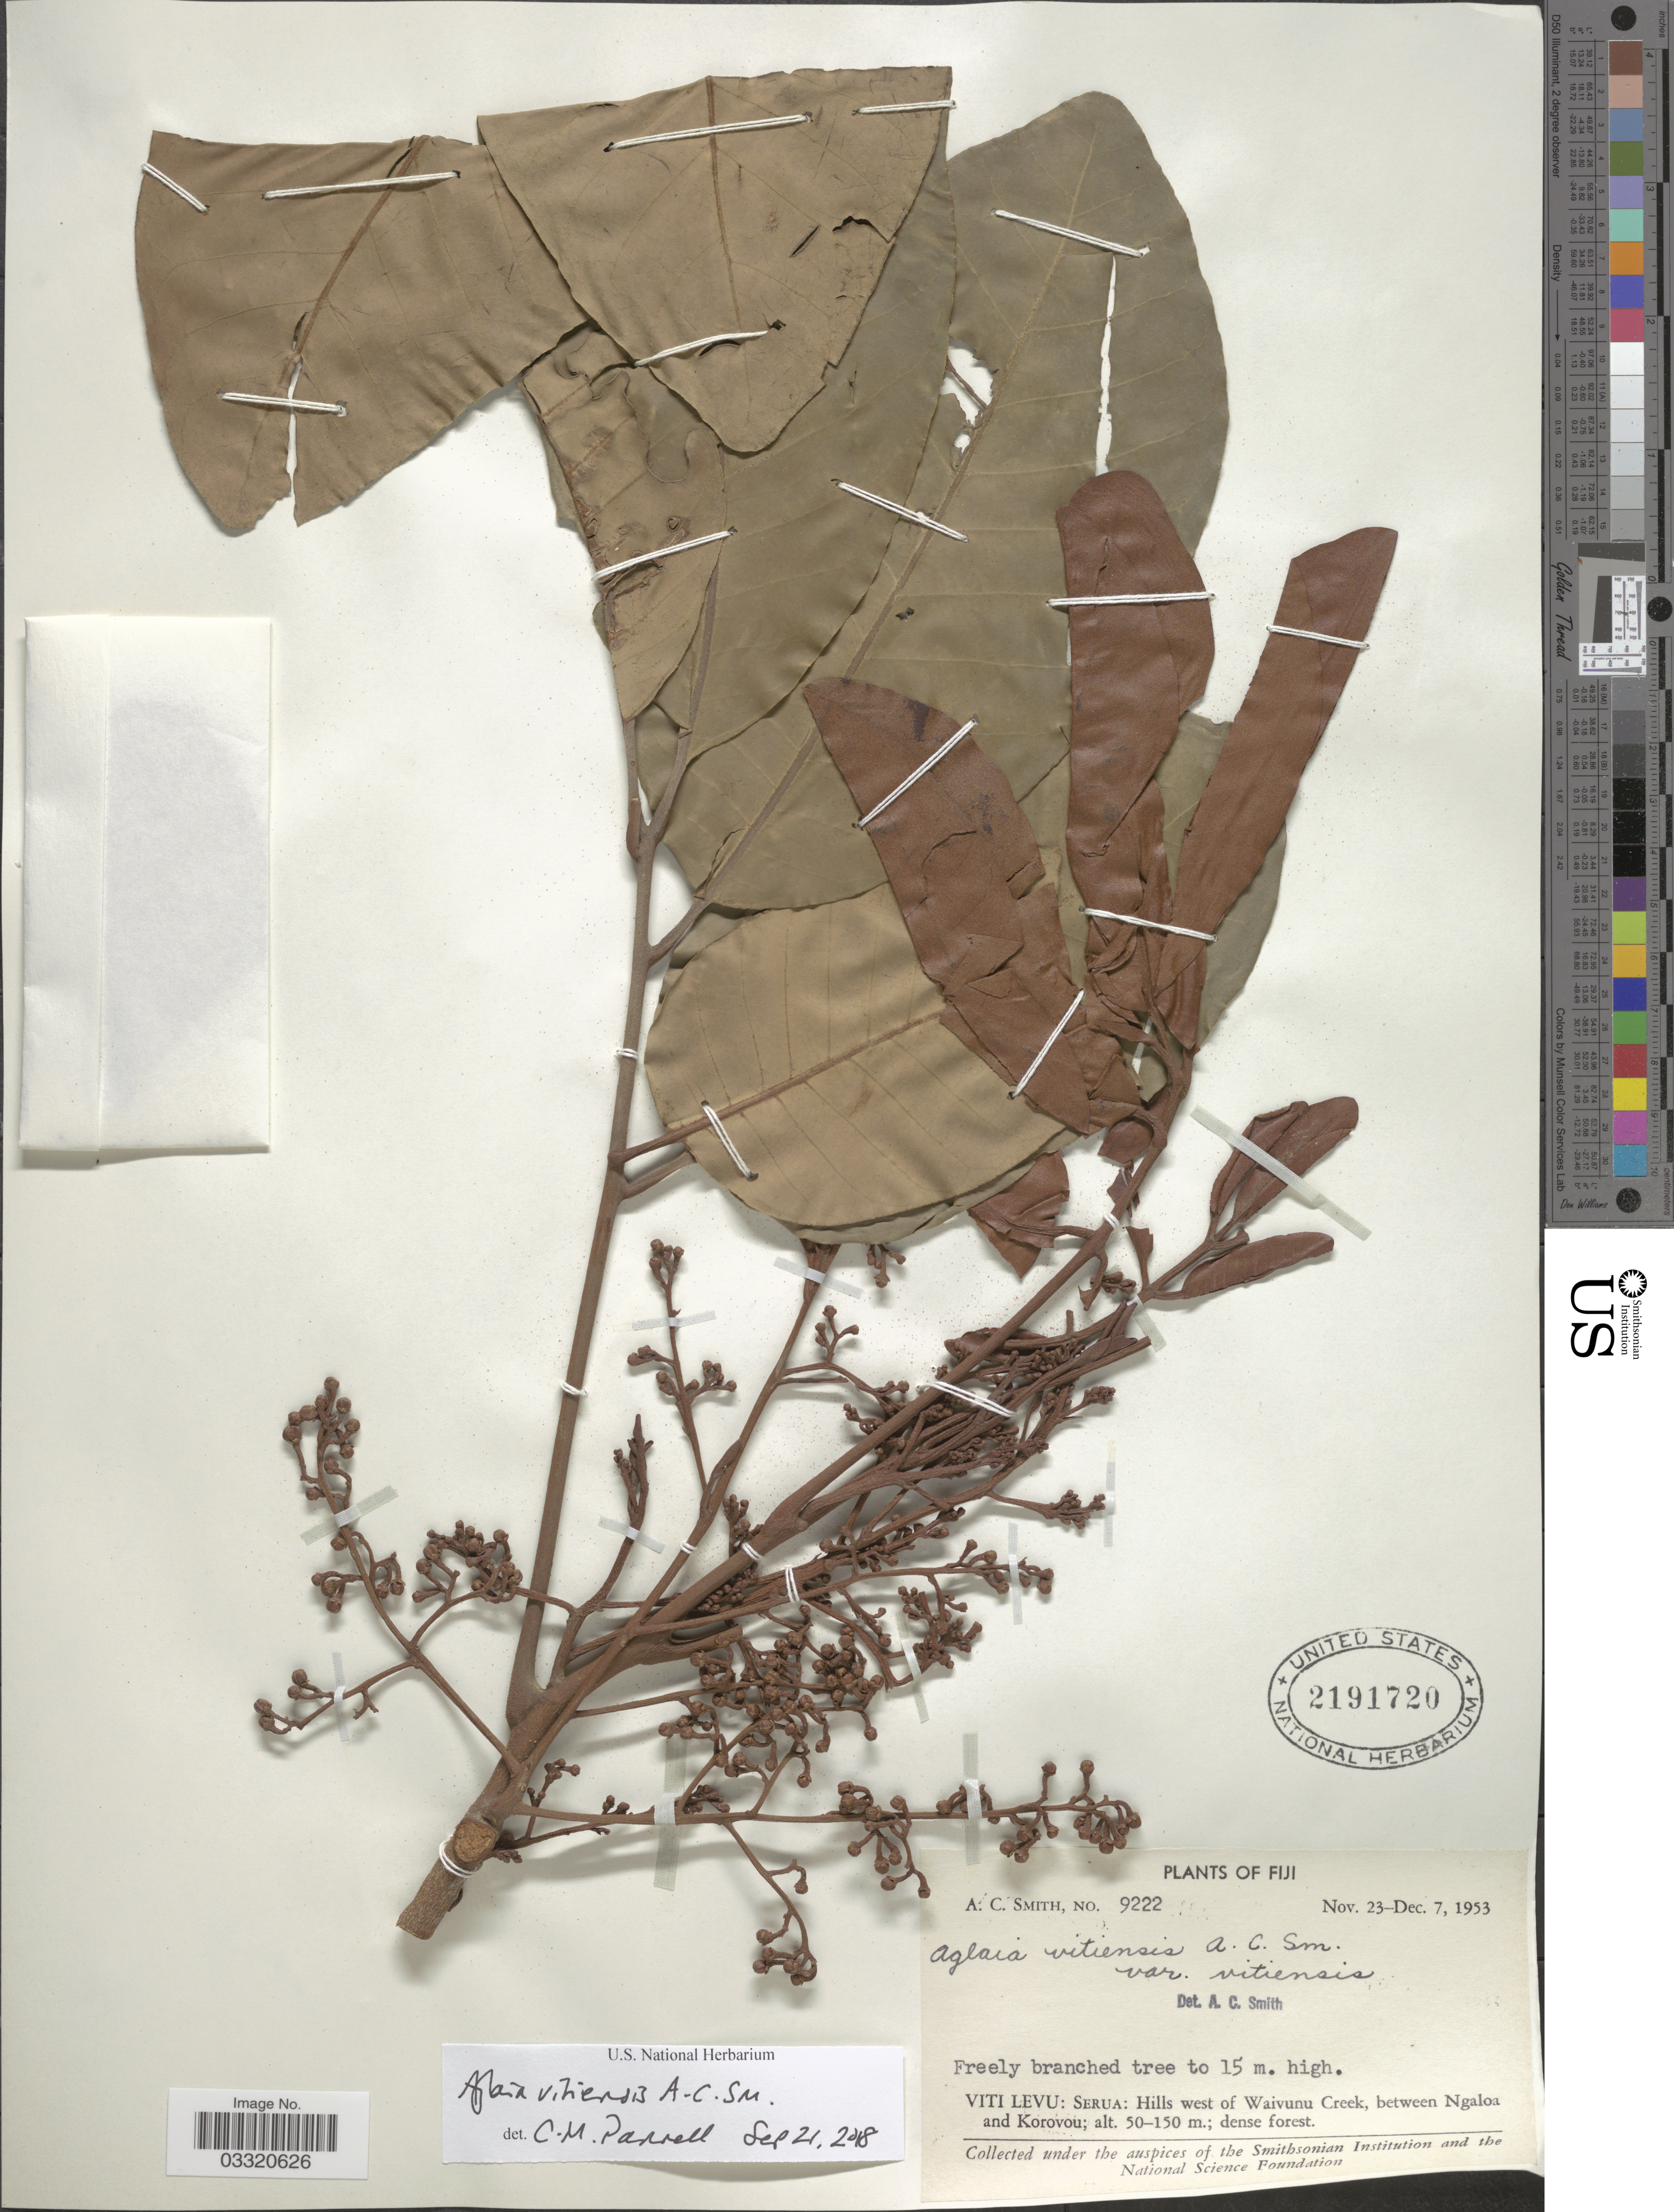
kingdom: Plantae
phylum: Tracheophyta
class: Magnoliopsida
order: Sapindales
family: Meliaceae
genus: Aglaia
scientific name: Aglaia vitiensis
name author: A.C. Sm.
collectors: A. C. Smith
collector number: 9222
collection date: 1953-11-23/1953-12-07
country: Fiji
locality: Viti Levu: Serua: Hills west of Waivunu Creek, between Ngaloa and Korovou.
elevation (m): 50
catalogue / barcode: US 2191720